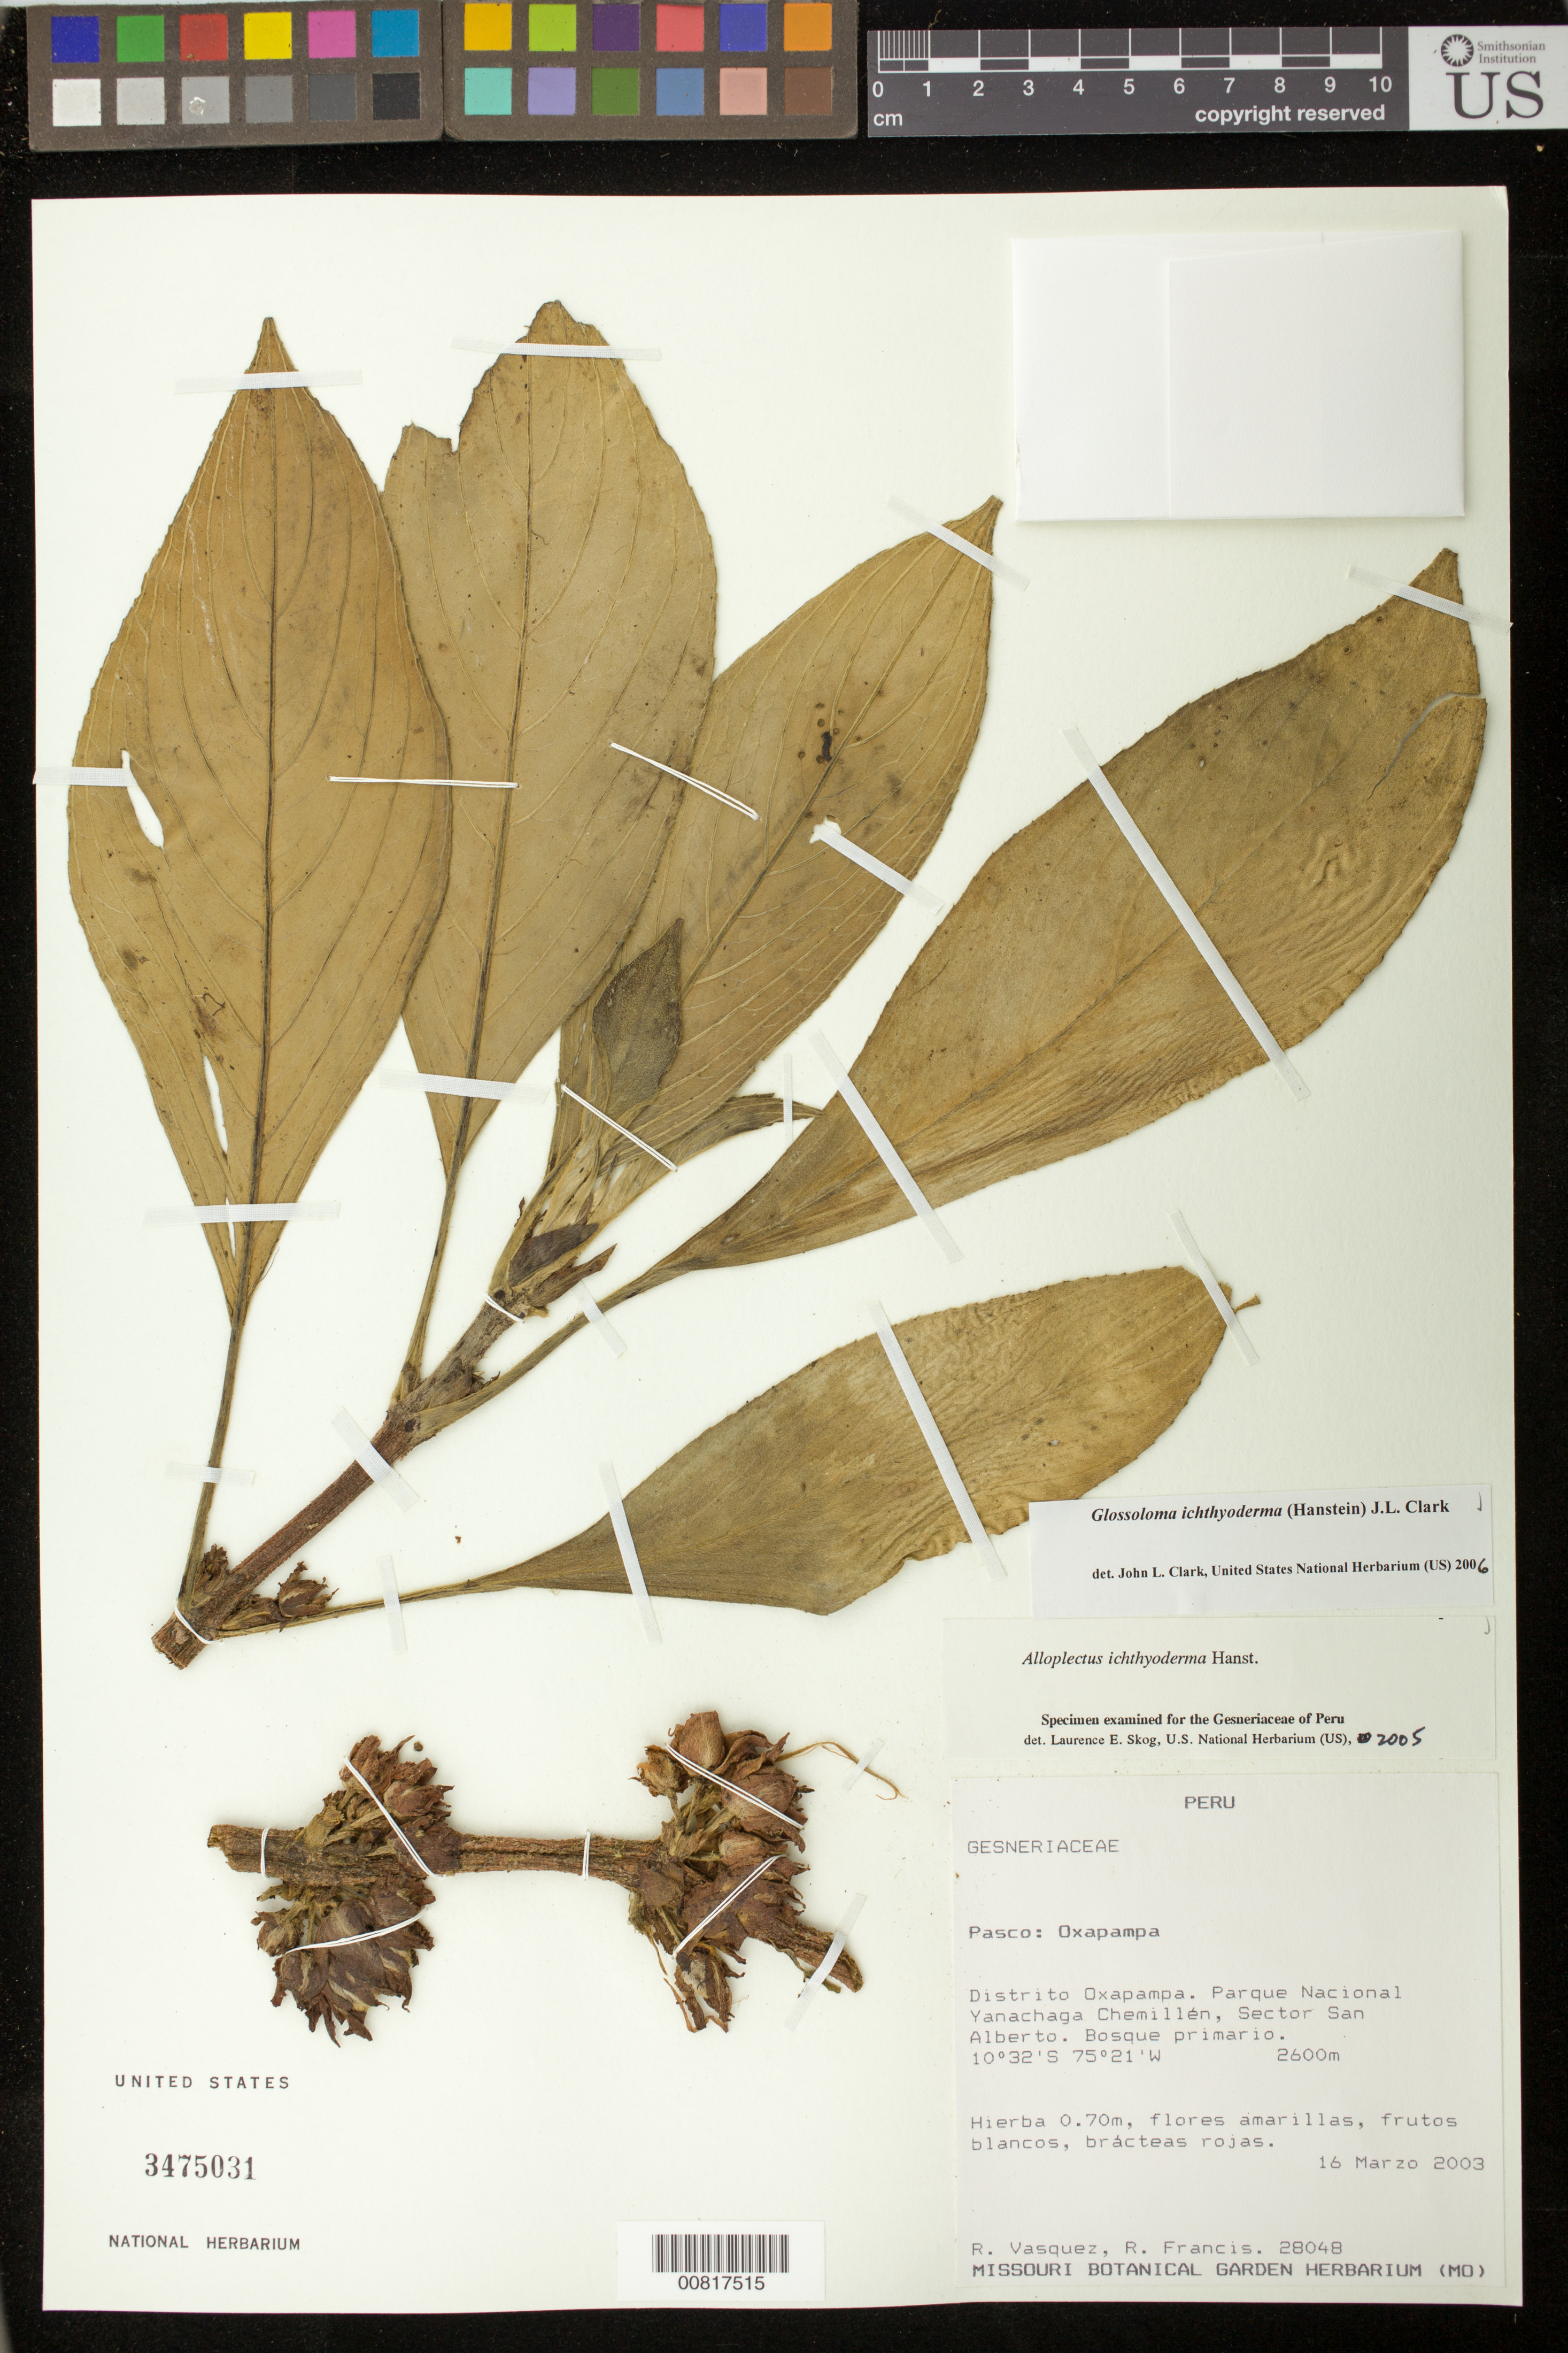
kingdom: Plantae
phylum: Tracheophyta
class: Magnoliopsida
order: Lamiales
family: Gesneriaceae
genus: Glossoloma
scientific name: Glossoloma ichthyoderma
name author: (Hanst.) J.L. Clark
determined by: Clark, J. L., (SEL), The Marie Selby Botanical Garden (UNITED STATES)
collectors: R. Vásquez & R. Francis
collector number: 28048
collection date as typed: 16 Mar 2003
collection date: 2003-03-16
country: Peru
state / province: Pasco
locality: Pasco: Oxapampa. Distrito Oxapampa. Parque Nacional Yanachaga Chemillén, Sector San Alberto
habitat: Bosque primario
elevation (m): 2600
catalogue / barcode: US 3475031